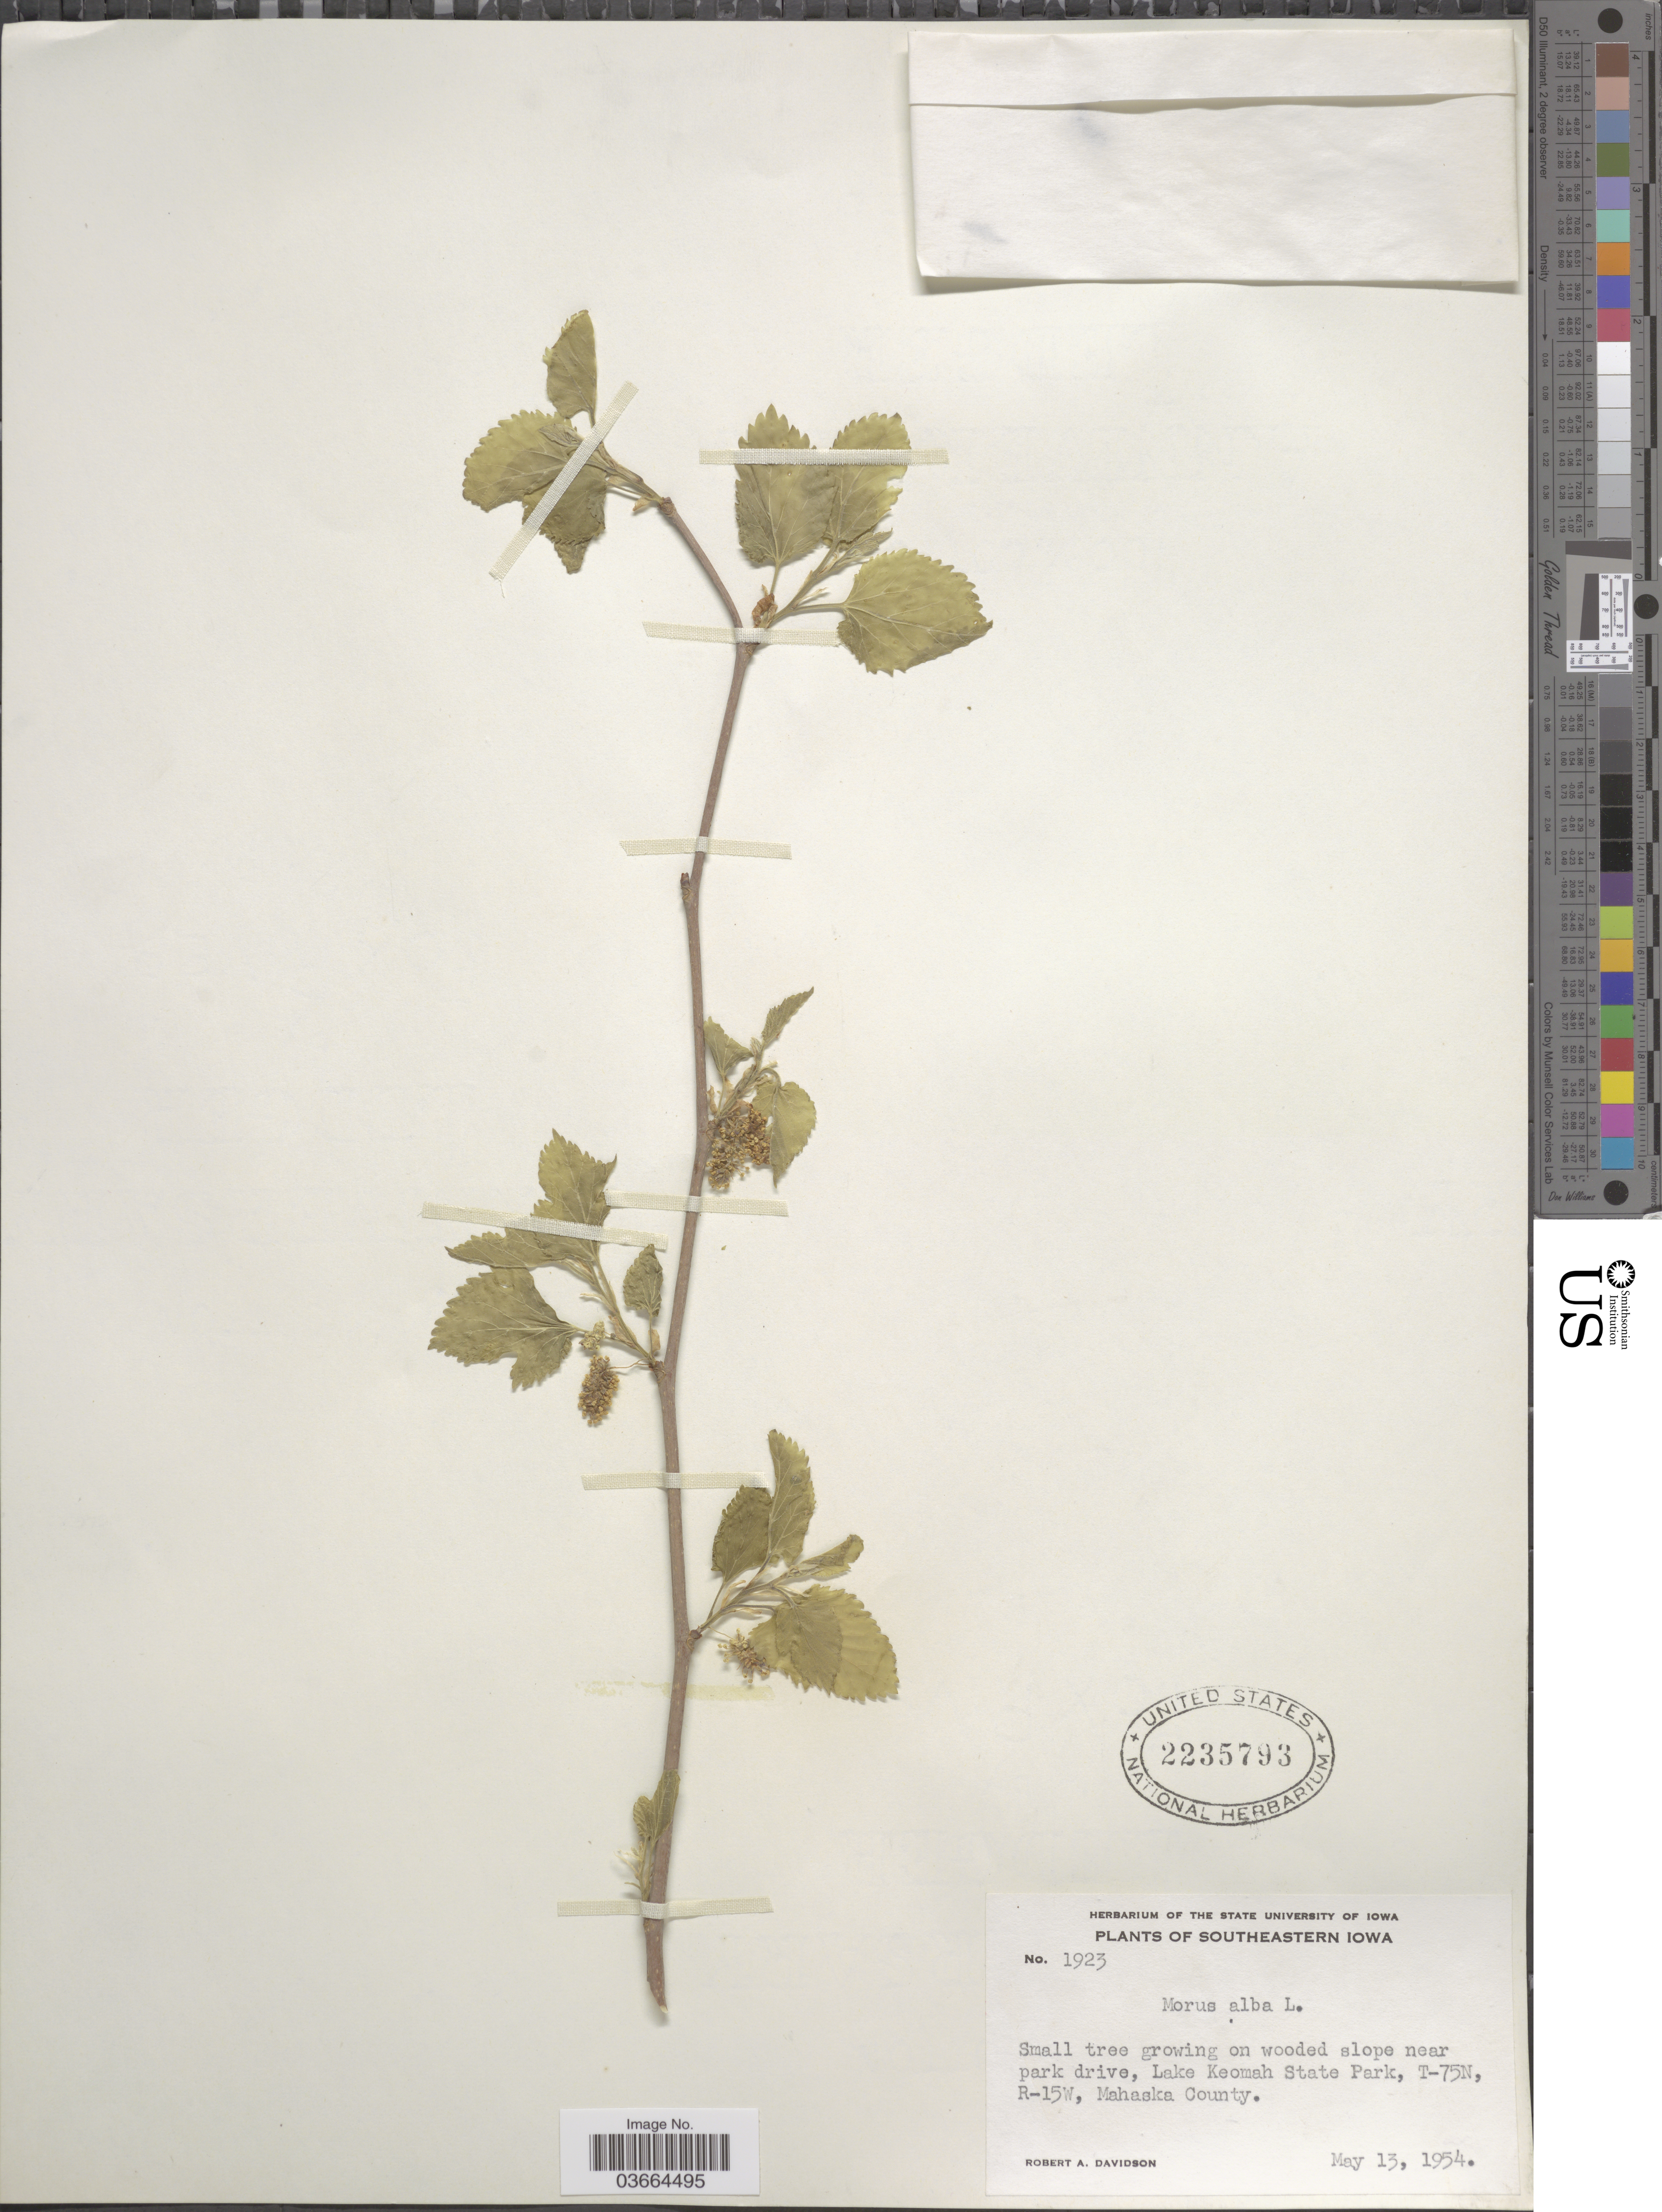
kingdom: Plantae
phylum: Tracheophyta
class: Magnoliopsida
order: Rosales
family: Moraceae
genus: Morus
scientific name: Morus alba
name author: L.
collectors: R. A. Davidson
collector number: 1923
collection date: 1954-05-13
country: United States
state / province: Iowa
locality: Southeastern Iowa. Near park drive, Lake Keomah State Park, T-75N, R-15W, Mahaska County.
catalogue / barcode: US 2235793